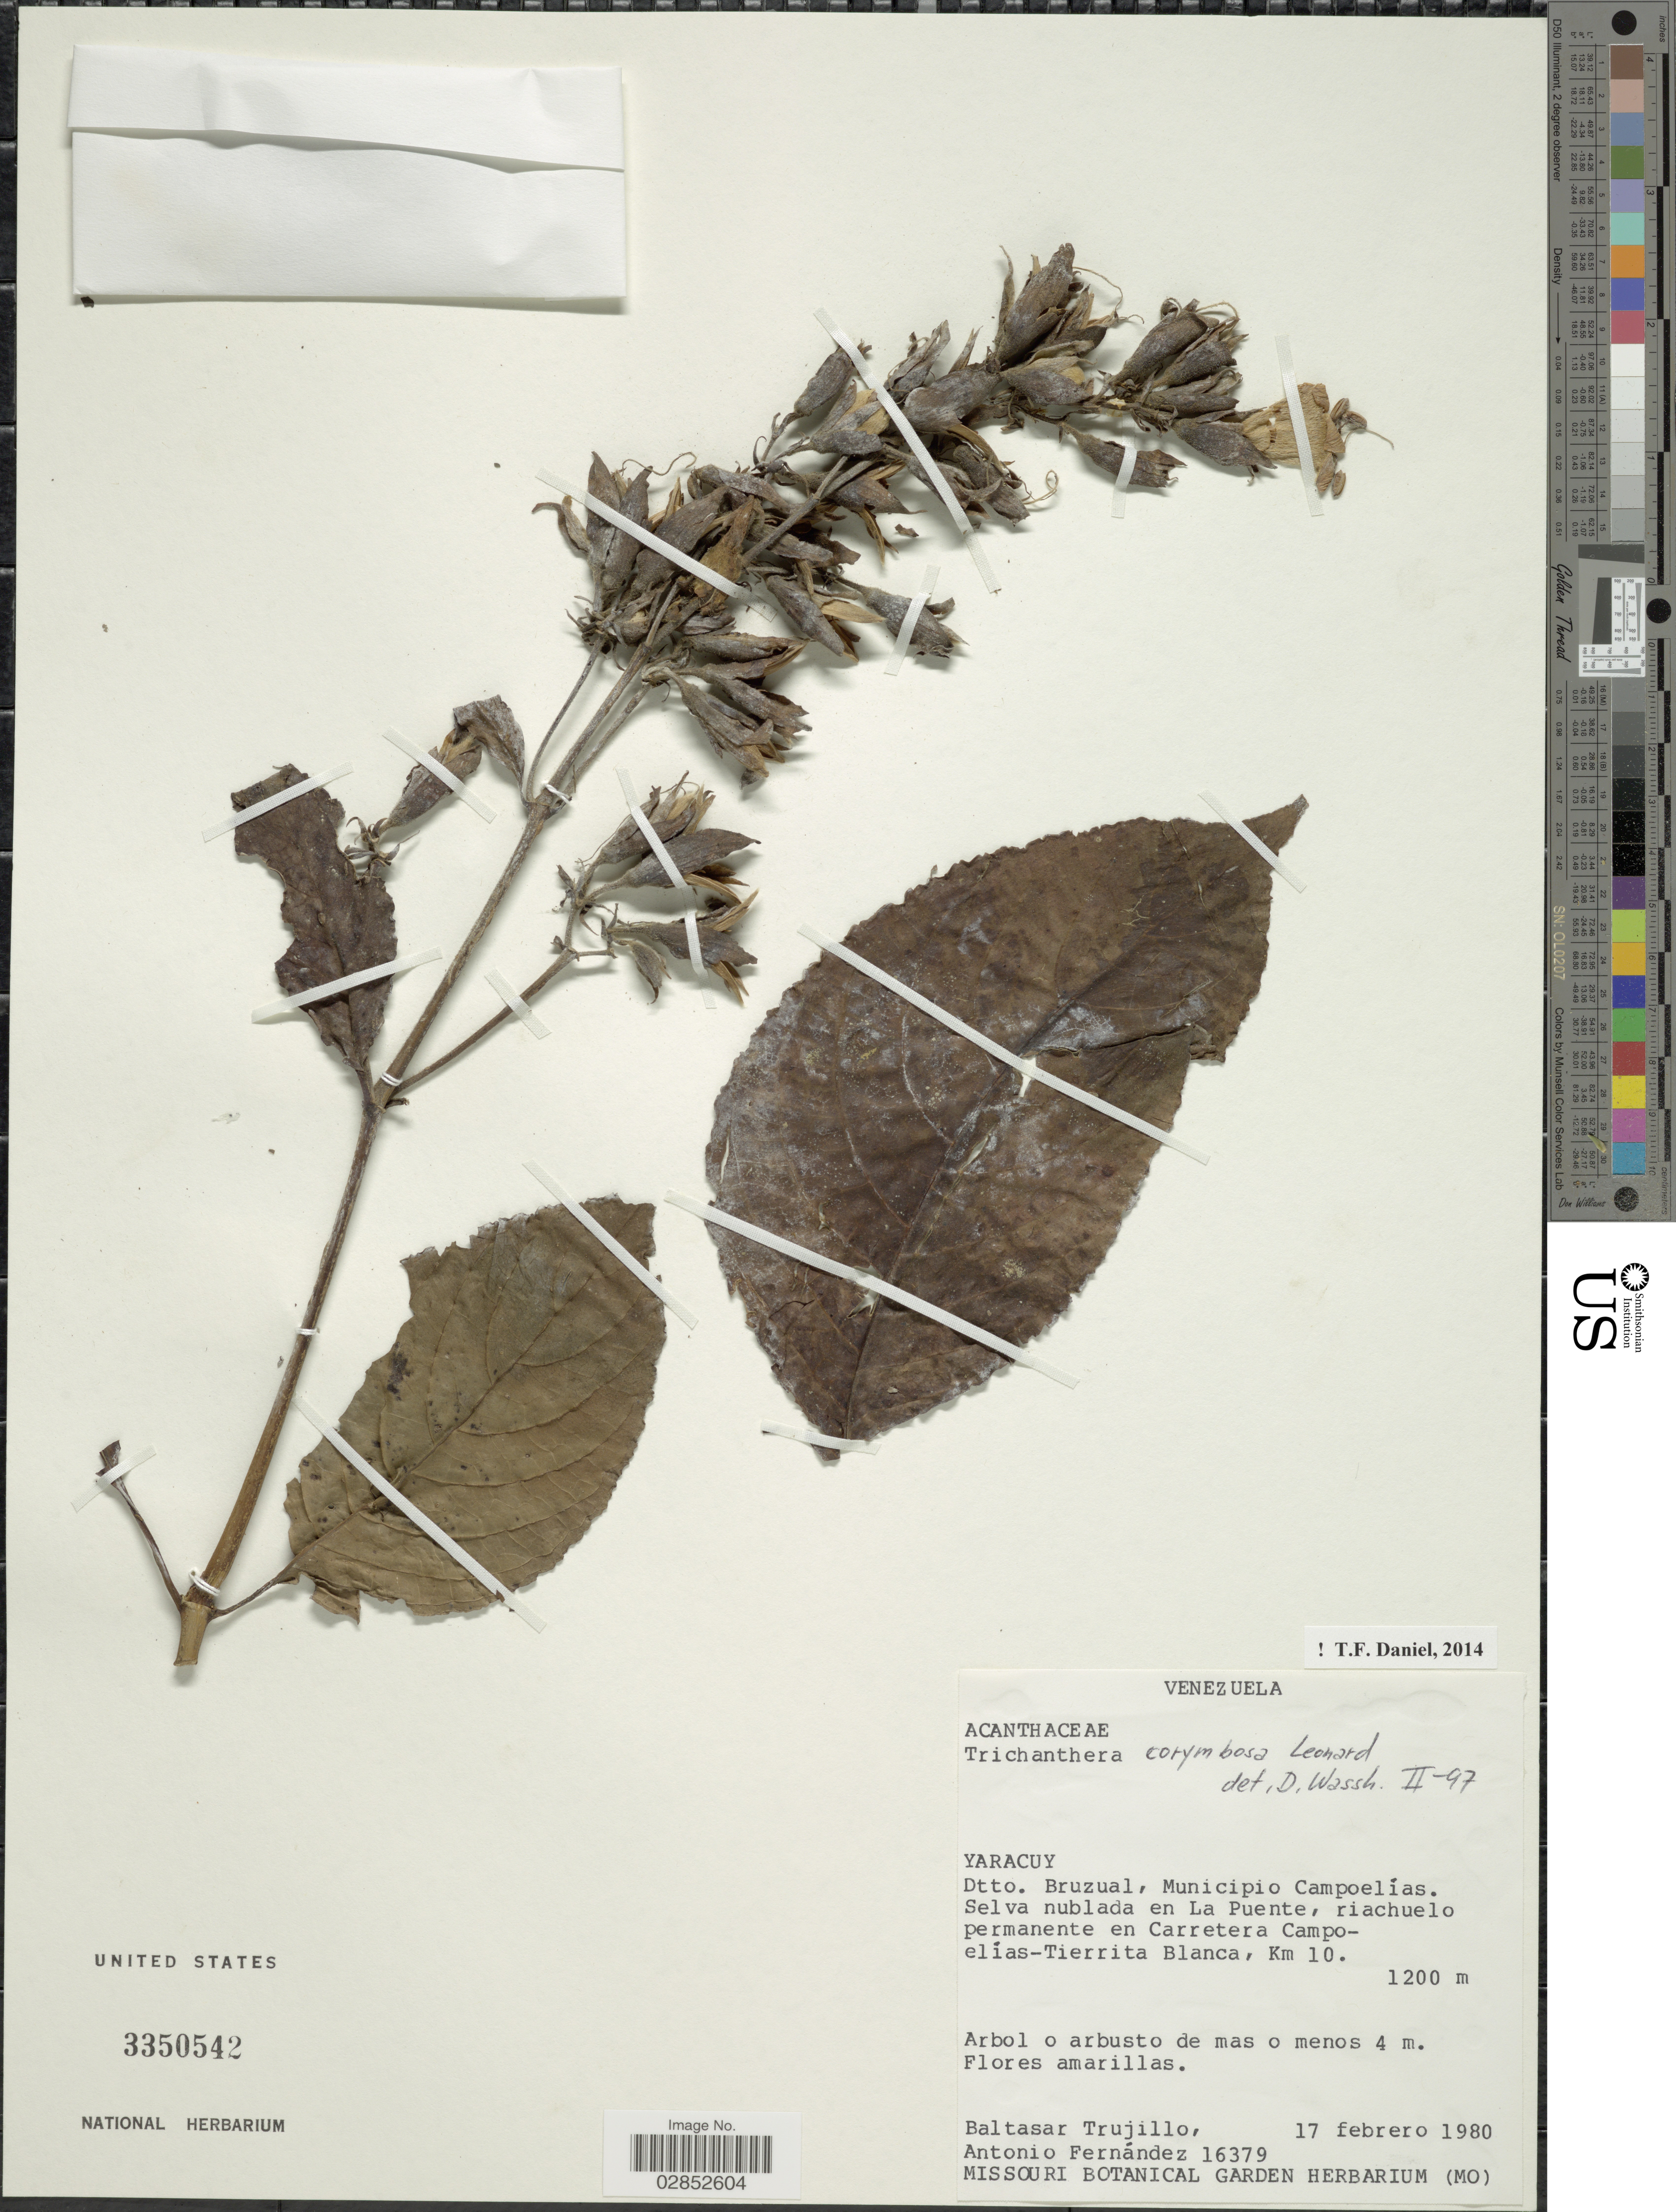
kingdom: Plantae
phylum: Tracheophyta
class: Magnoliopsida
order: Lamiales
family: Acanthaceae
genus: Trichanthera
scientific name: Trichanthera corymbosa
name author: Leonard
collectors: B. Trujillo & A. Fernández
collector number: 16379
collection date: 1980-02-17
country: Venezuela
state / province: Yaracuy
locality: Dtto. Bruzual, Municipio Campoelías. Selva nublada en La Puenta, riachuelo permanente en Carretera Campoelías-Tierrita Blanca, Km 10.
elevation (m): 1200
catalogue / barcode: US 3350542